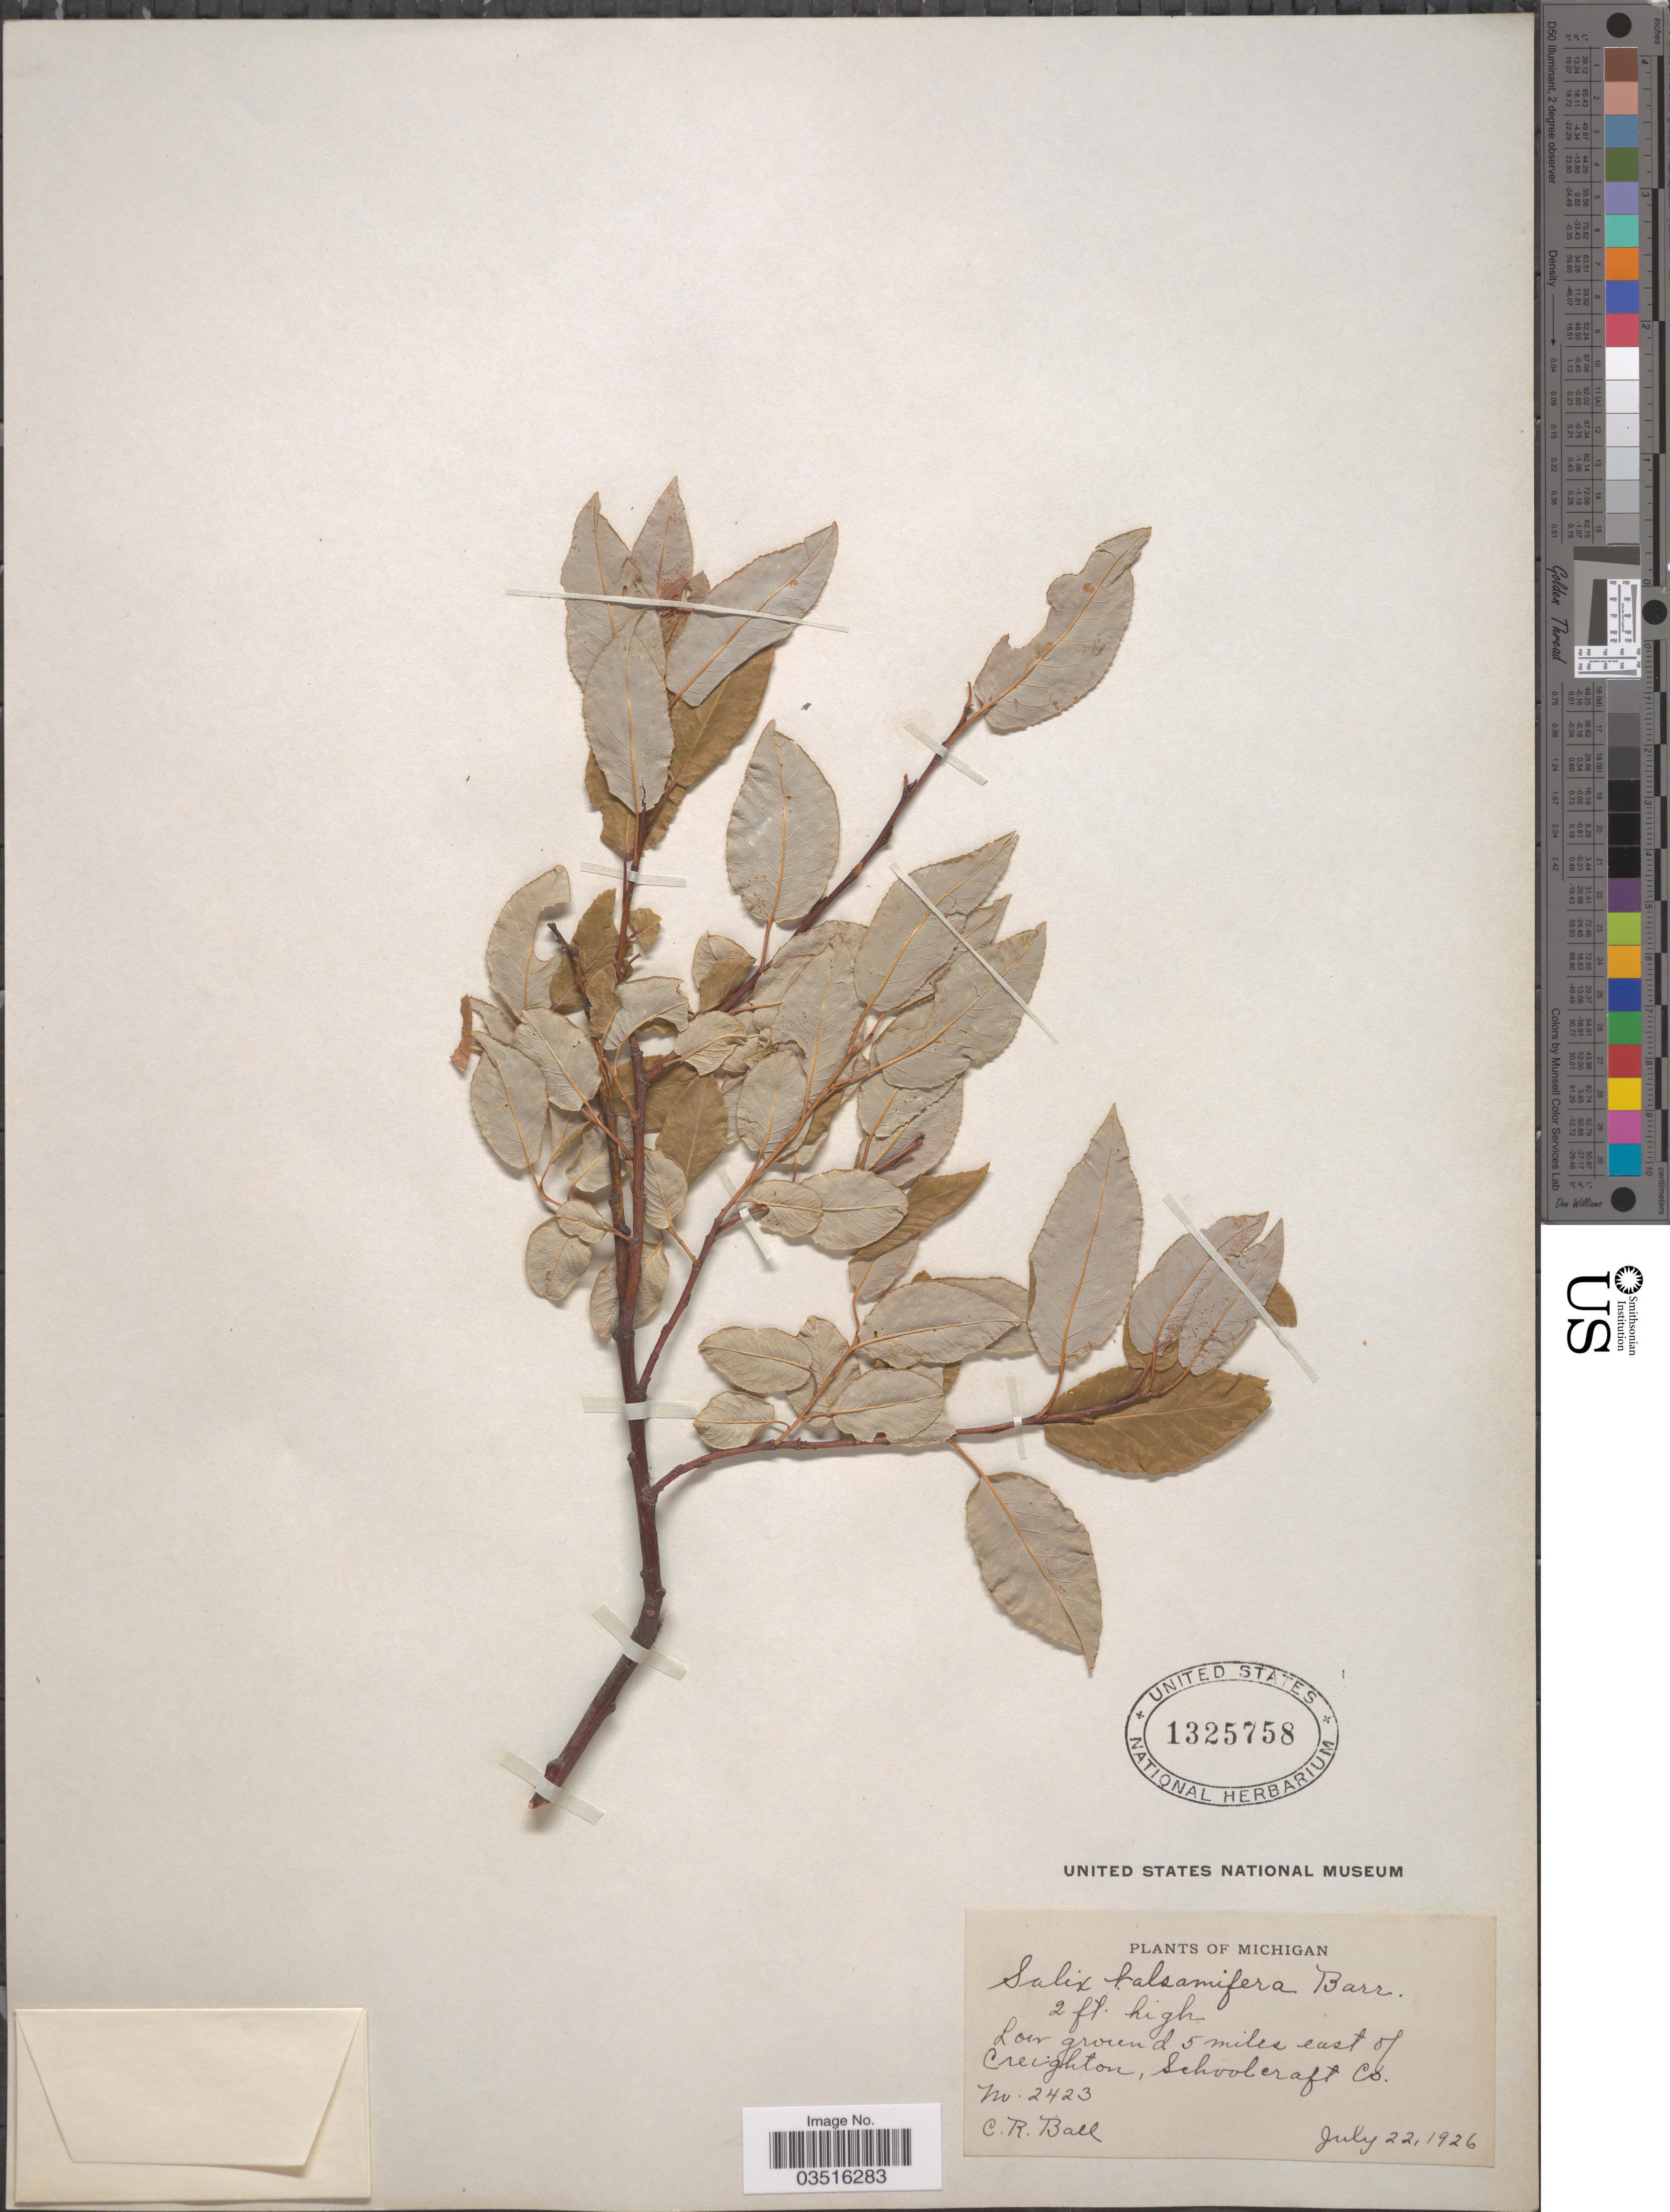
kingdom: Plantae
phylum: Tracheophyta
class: Magnoliopsida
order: Malpighiales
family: Salicaceae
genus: Salix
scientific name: Salix pyrifolia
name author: Ledeb.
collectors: C. R. Ball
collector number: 2423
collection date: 1926-07-22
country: United States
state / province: Michigan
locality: Low ground 5 miles east of Creighton, Schoolcraft Co.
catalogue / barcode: US 1325758